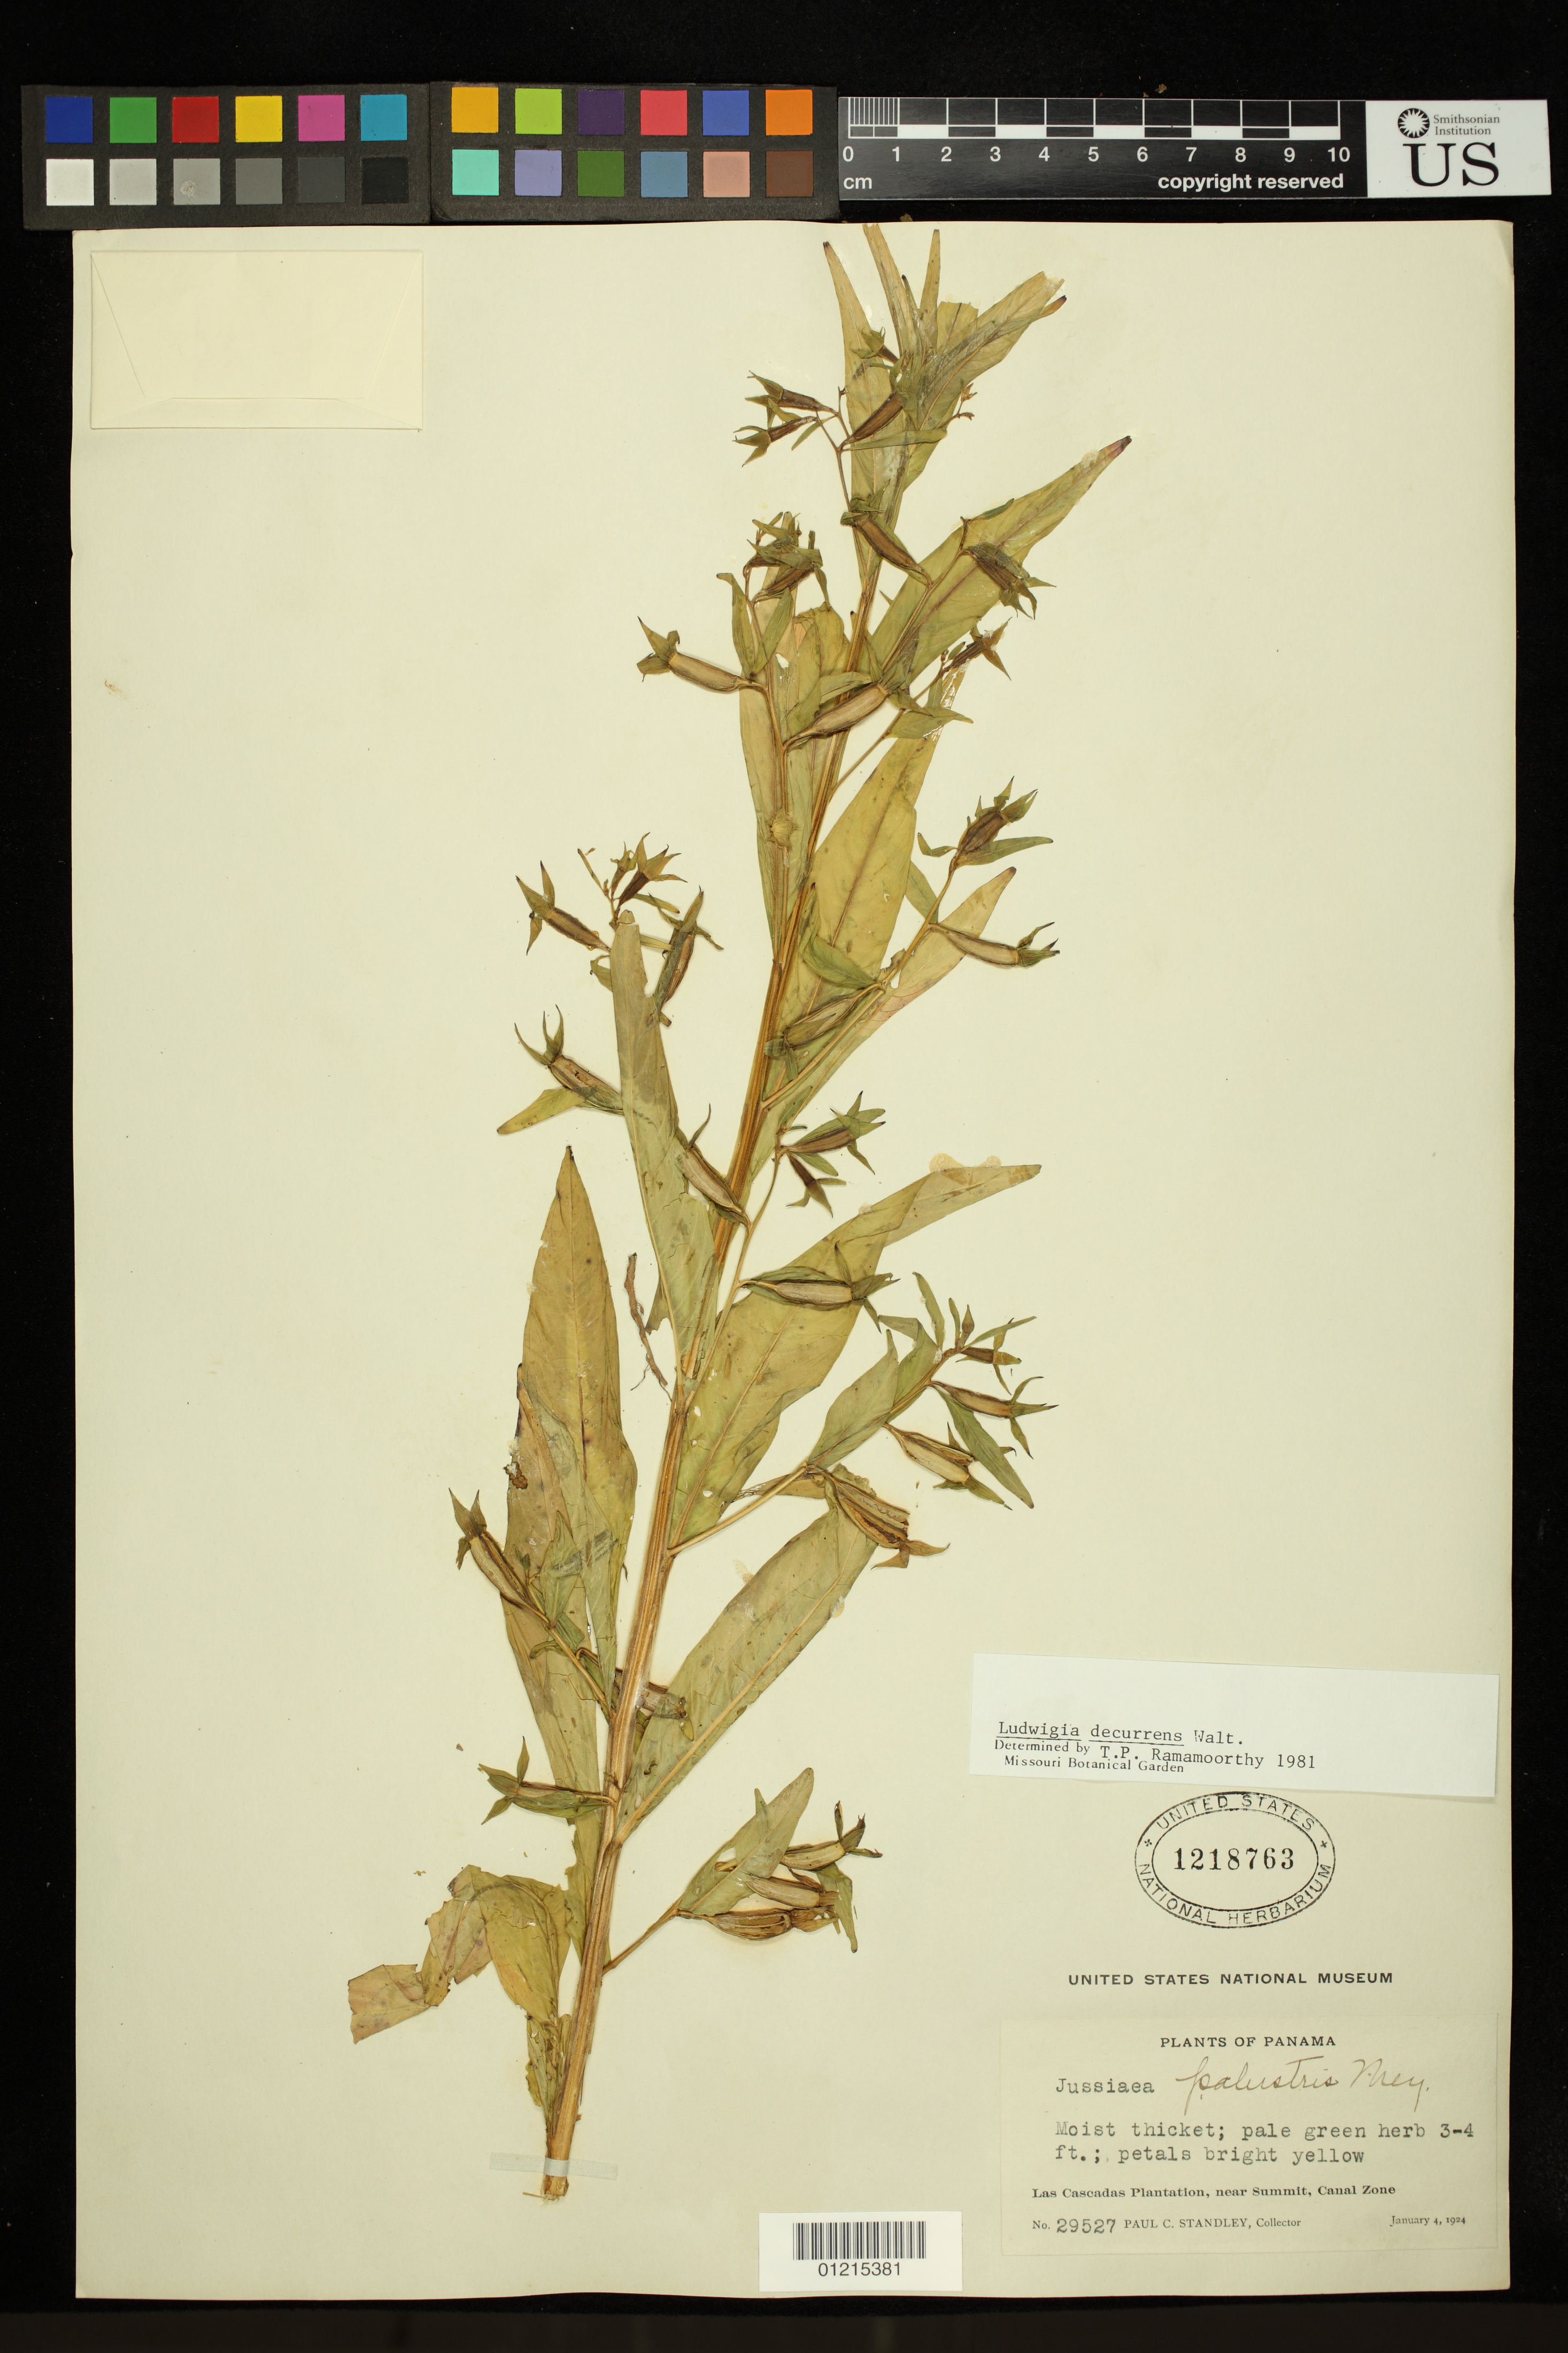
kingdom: Plantae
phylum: Tracheophyta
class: Magnoliopsida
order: Myrtales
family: Onagraceae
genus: Ludwigia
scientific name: Ludwigia decurrens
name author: Walter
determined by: Ramamoorthy, T. P.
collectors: P. C. Standley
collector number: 29527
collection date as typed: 04 Jan 1924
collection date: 1924-01-04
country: Panama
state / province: Panamá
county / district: Canal Zone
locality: Las Cascadas Plantation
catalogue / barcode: US 1218763